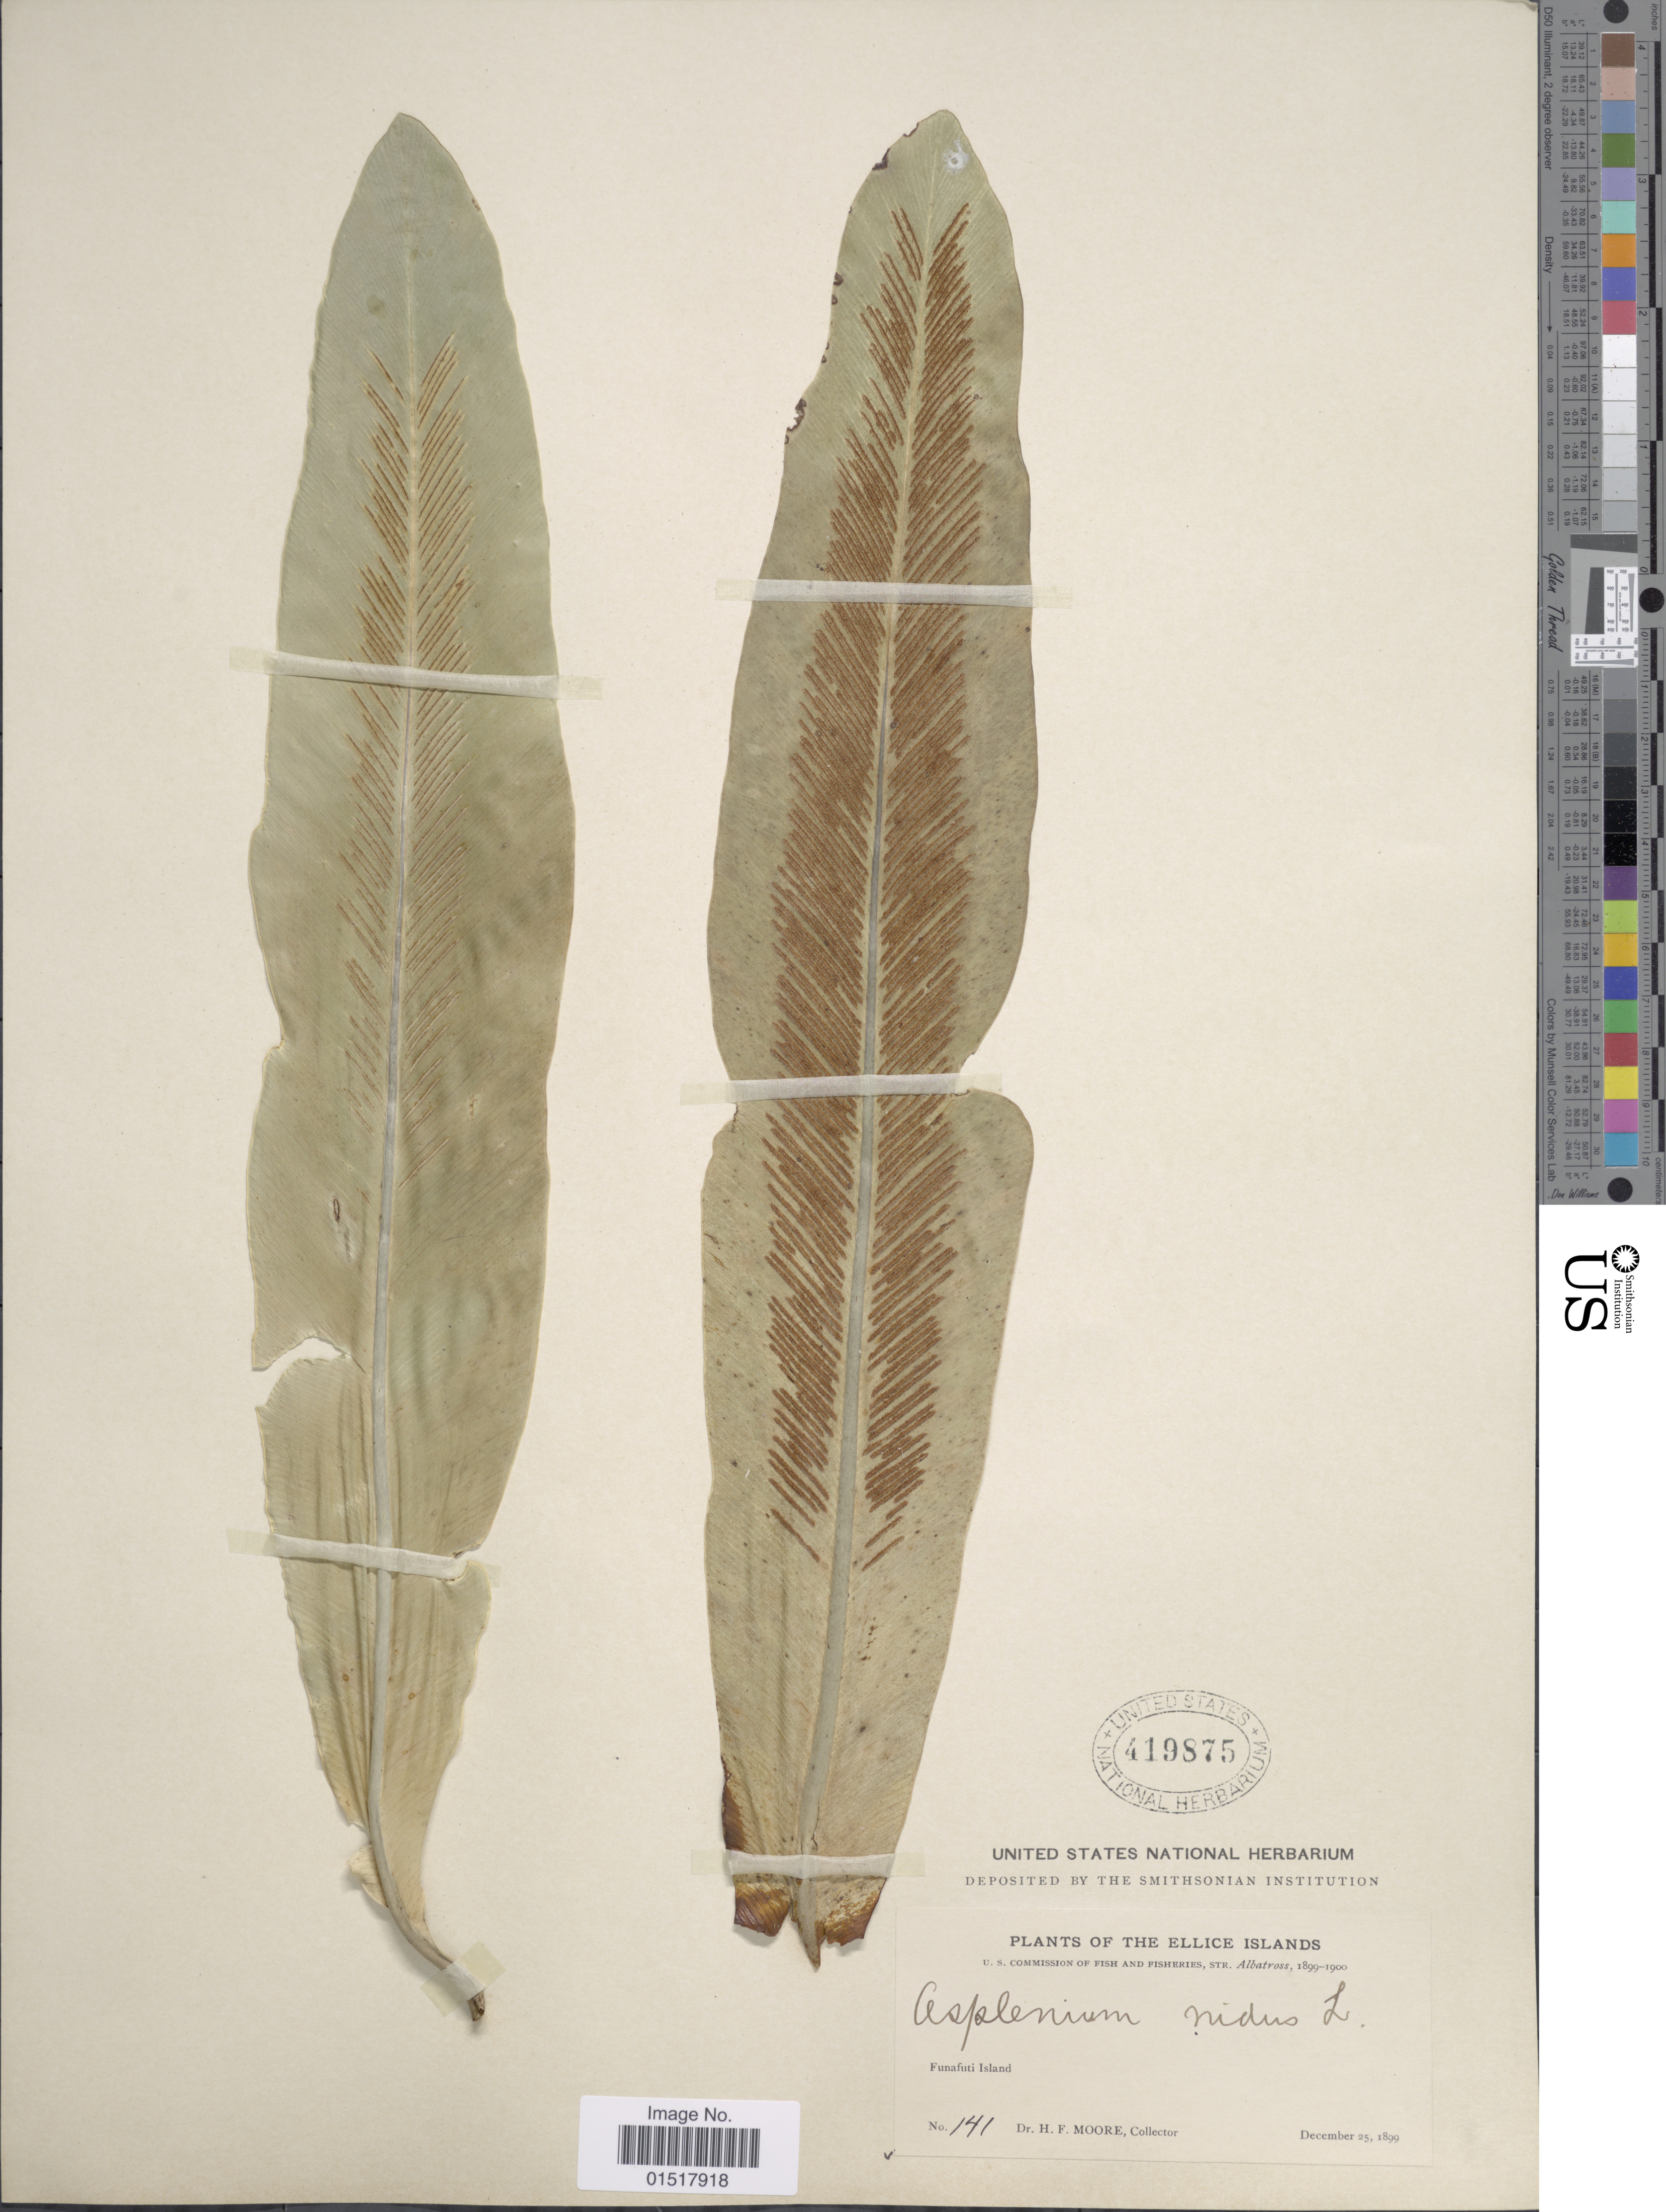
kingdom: Plantae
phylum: Tracheophyta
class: Polypodiopsida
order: Polypodiales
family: Aspleniaceae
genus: Asplenium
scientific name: Asplenium nidus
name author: L.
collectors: H. F. Moore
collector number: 141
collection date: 1899-12-25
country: Tuvalu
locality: Ellice Islands. Funafuti Island.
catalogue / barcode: US 419875